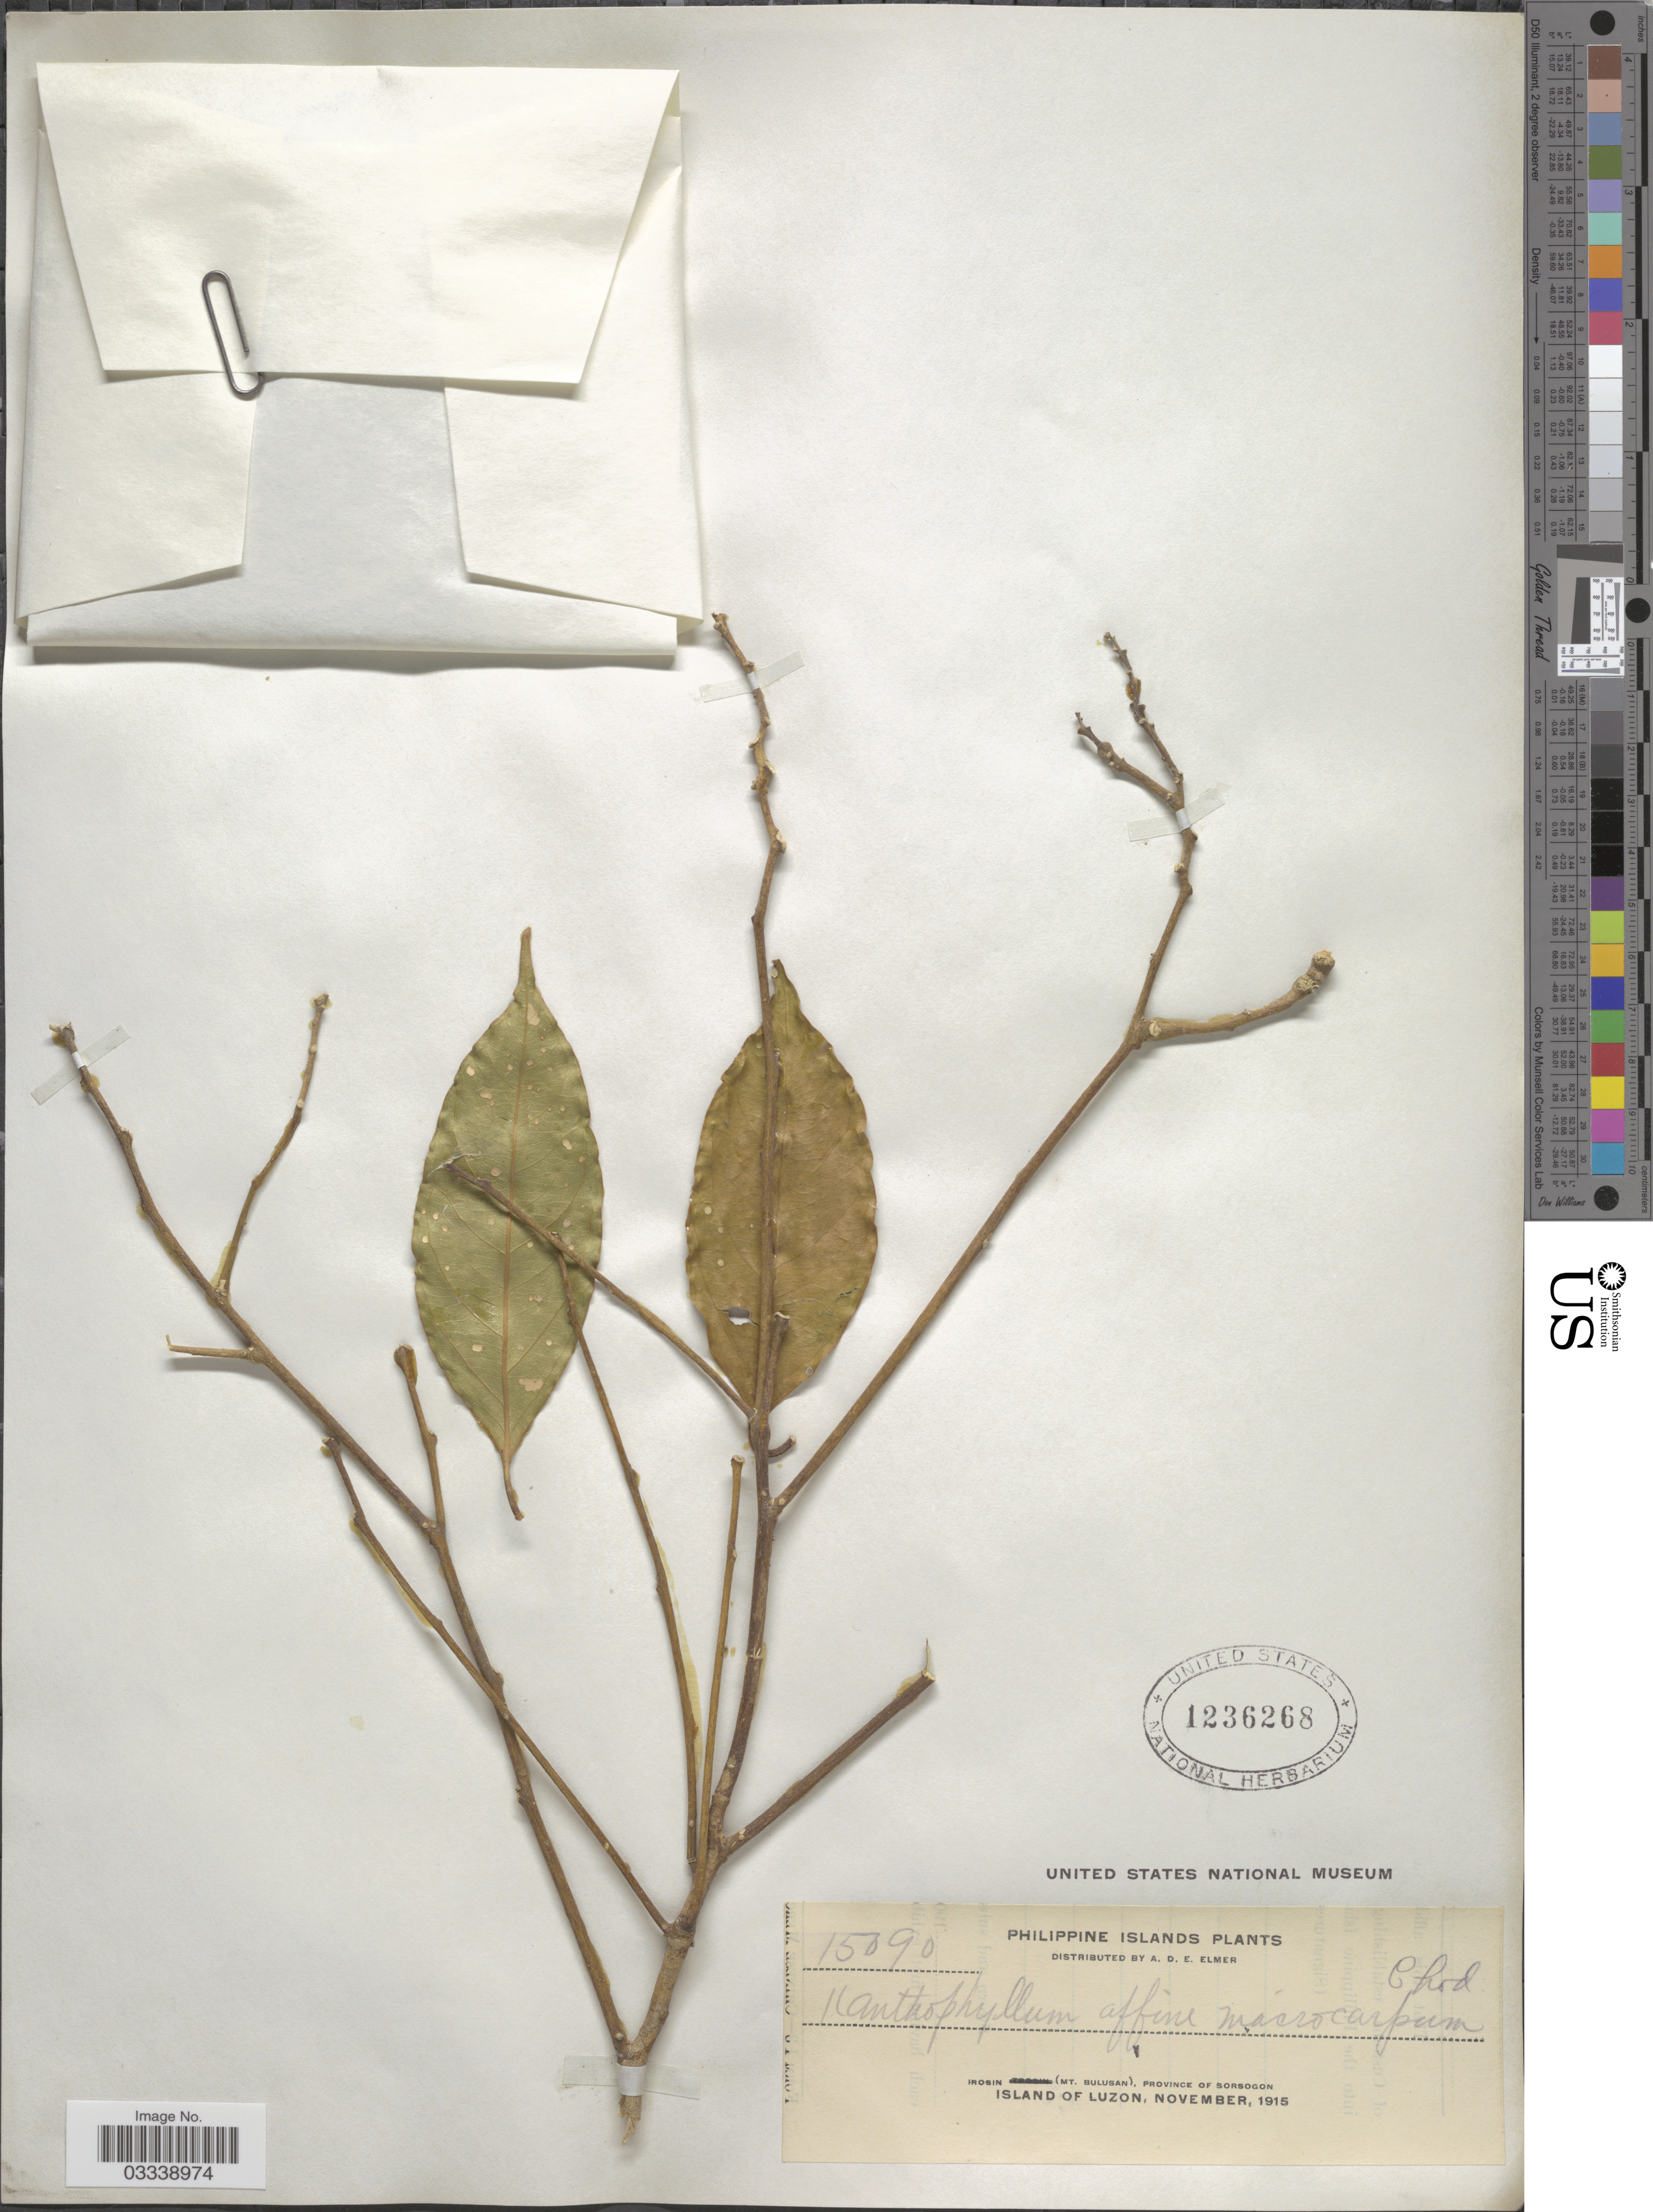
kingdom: Plantae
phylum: Tracheophyta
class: Magnoliopsida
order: Fabales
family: Polygalaceae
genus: Xanthophyllum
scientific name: Xanthophyllum affine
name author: Korth. ex Miq.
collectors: A. D. E. Elmer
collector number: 15090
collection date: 1915-11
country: Philippines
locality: Philippine Islands. Irosin (Mt. Bulusan), province of Sorsogon. Island of Luzon.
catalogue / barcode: US 1236268